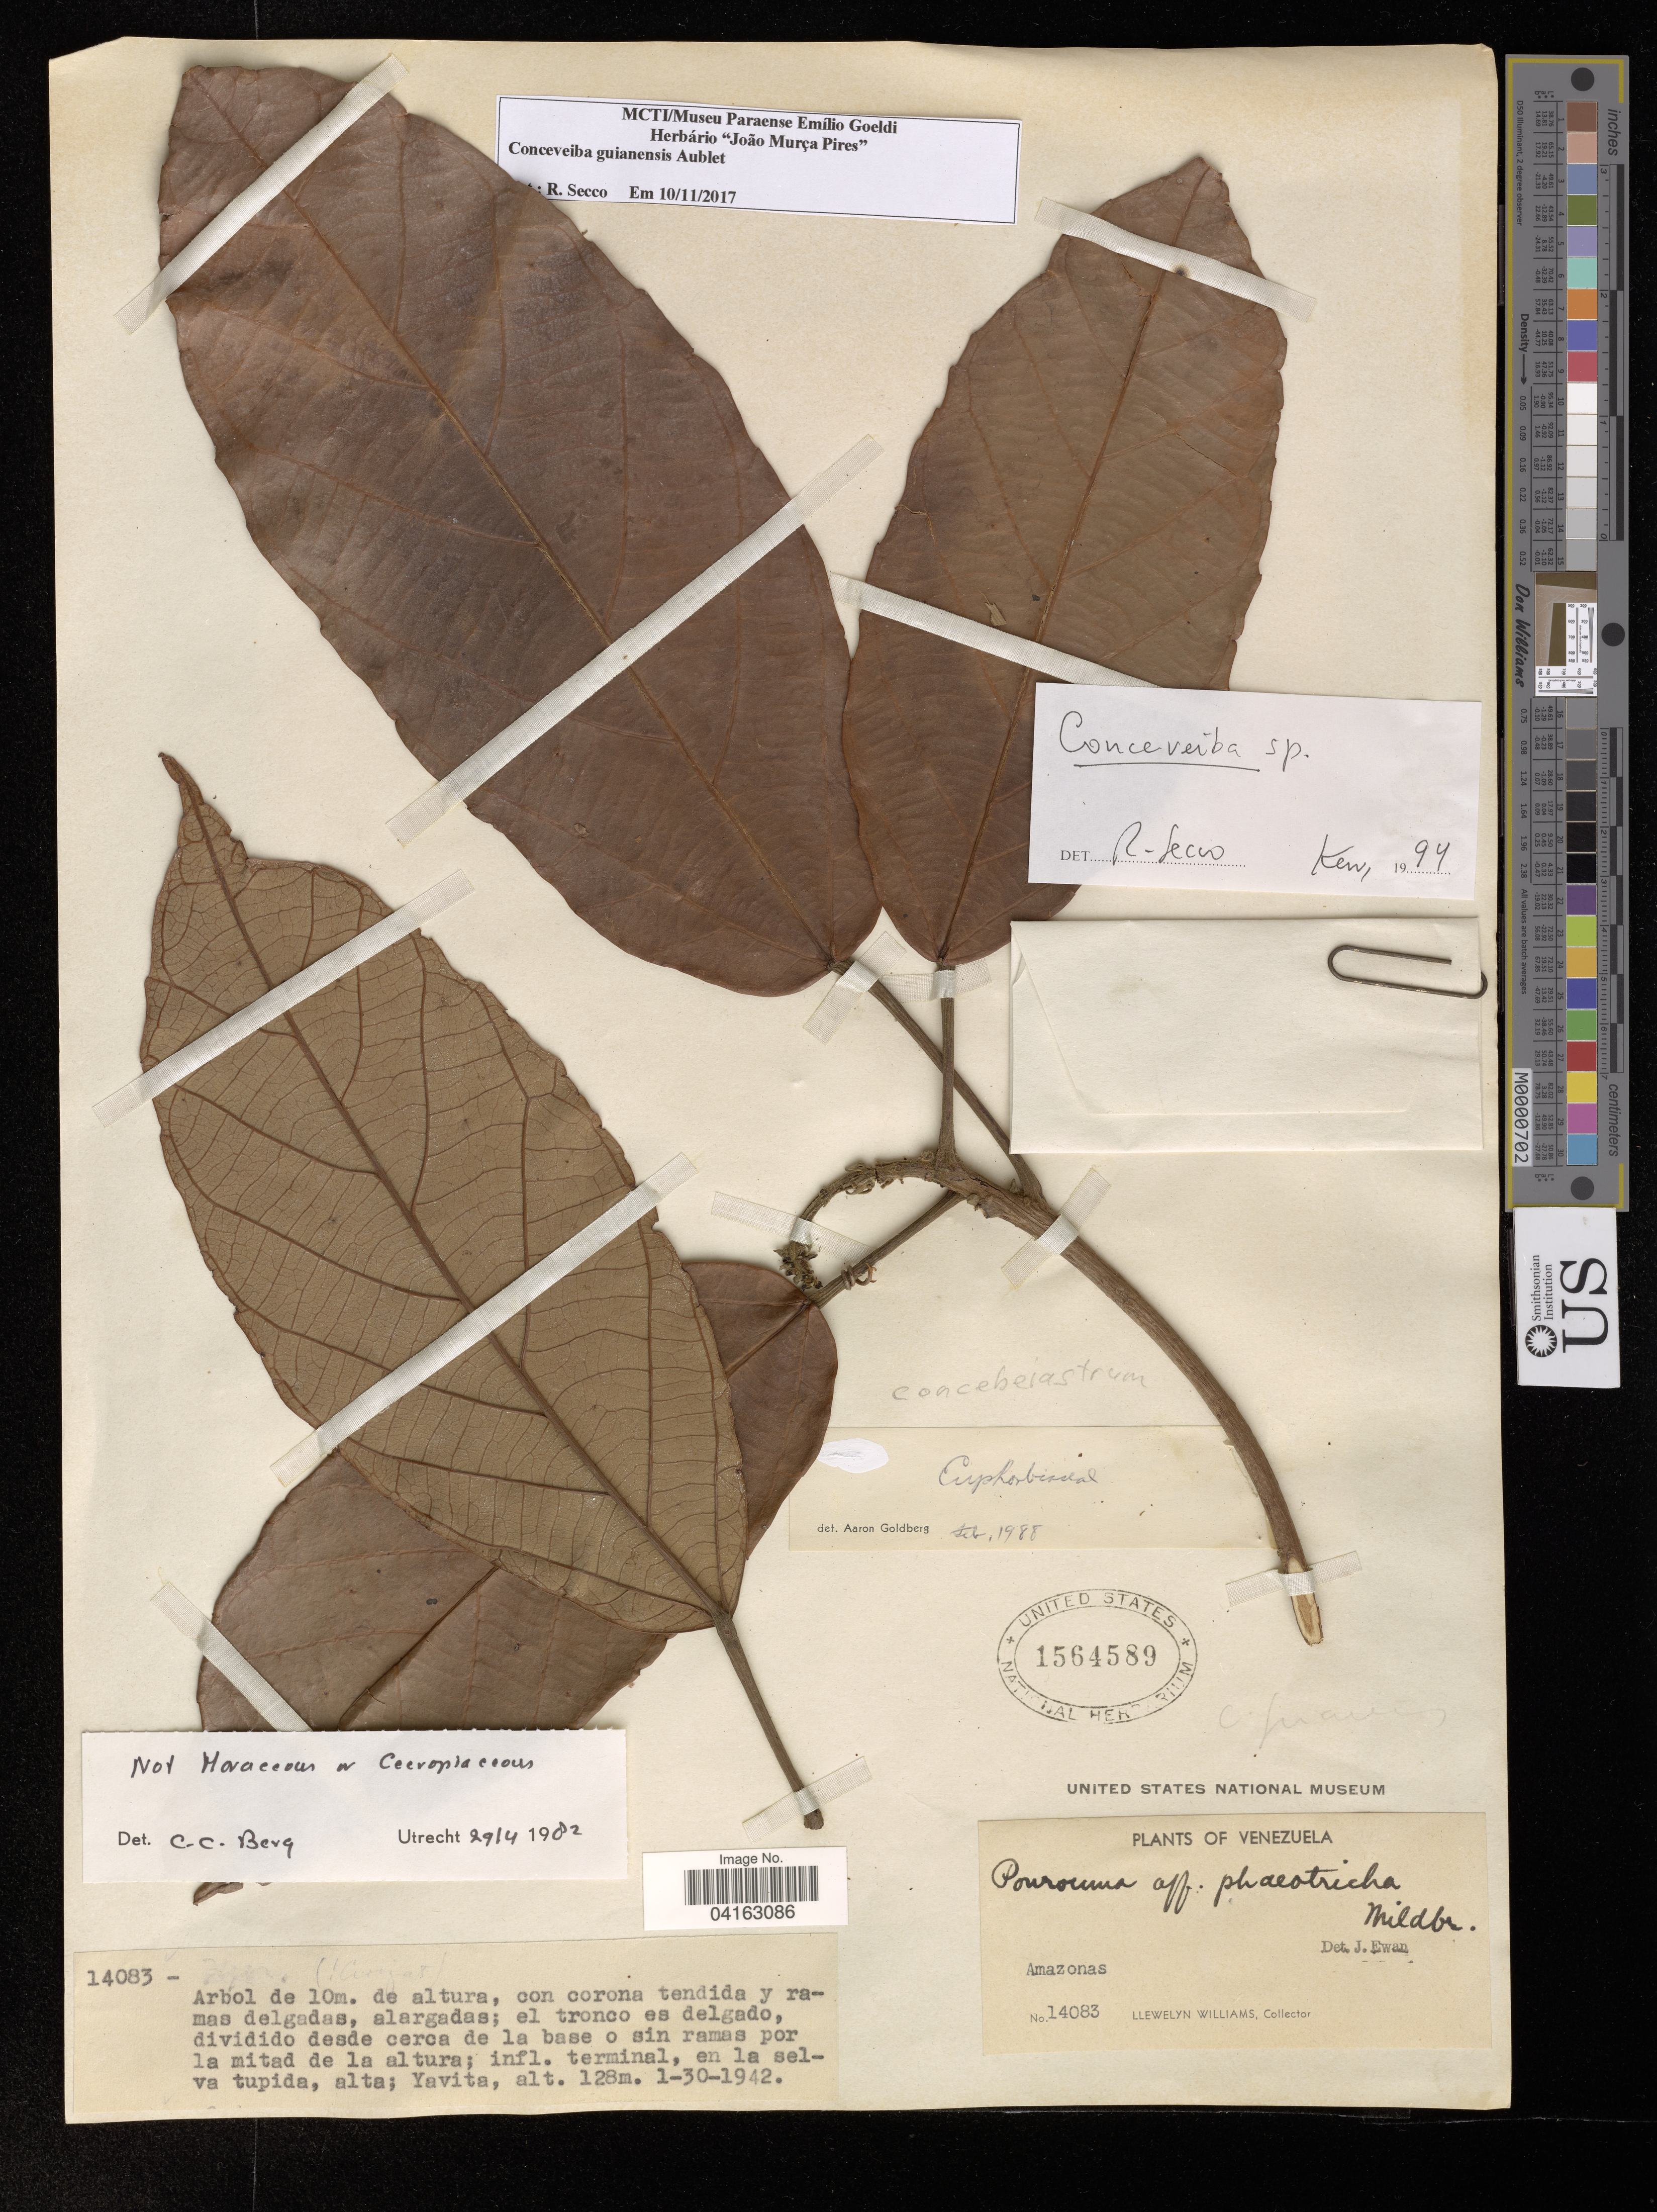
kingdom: Plantae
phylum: Tracheophyta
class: Magnoliopsida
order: Rosales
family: Urticaceae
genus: Pourouma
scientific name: Pourouma sp.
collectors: L. Williams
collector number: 14083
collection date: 1942-01-30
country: Venezuela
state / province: Amazonas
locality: Yavita.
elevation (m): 128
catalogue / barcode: US 1564589